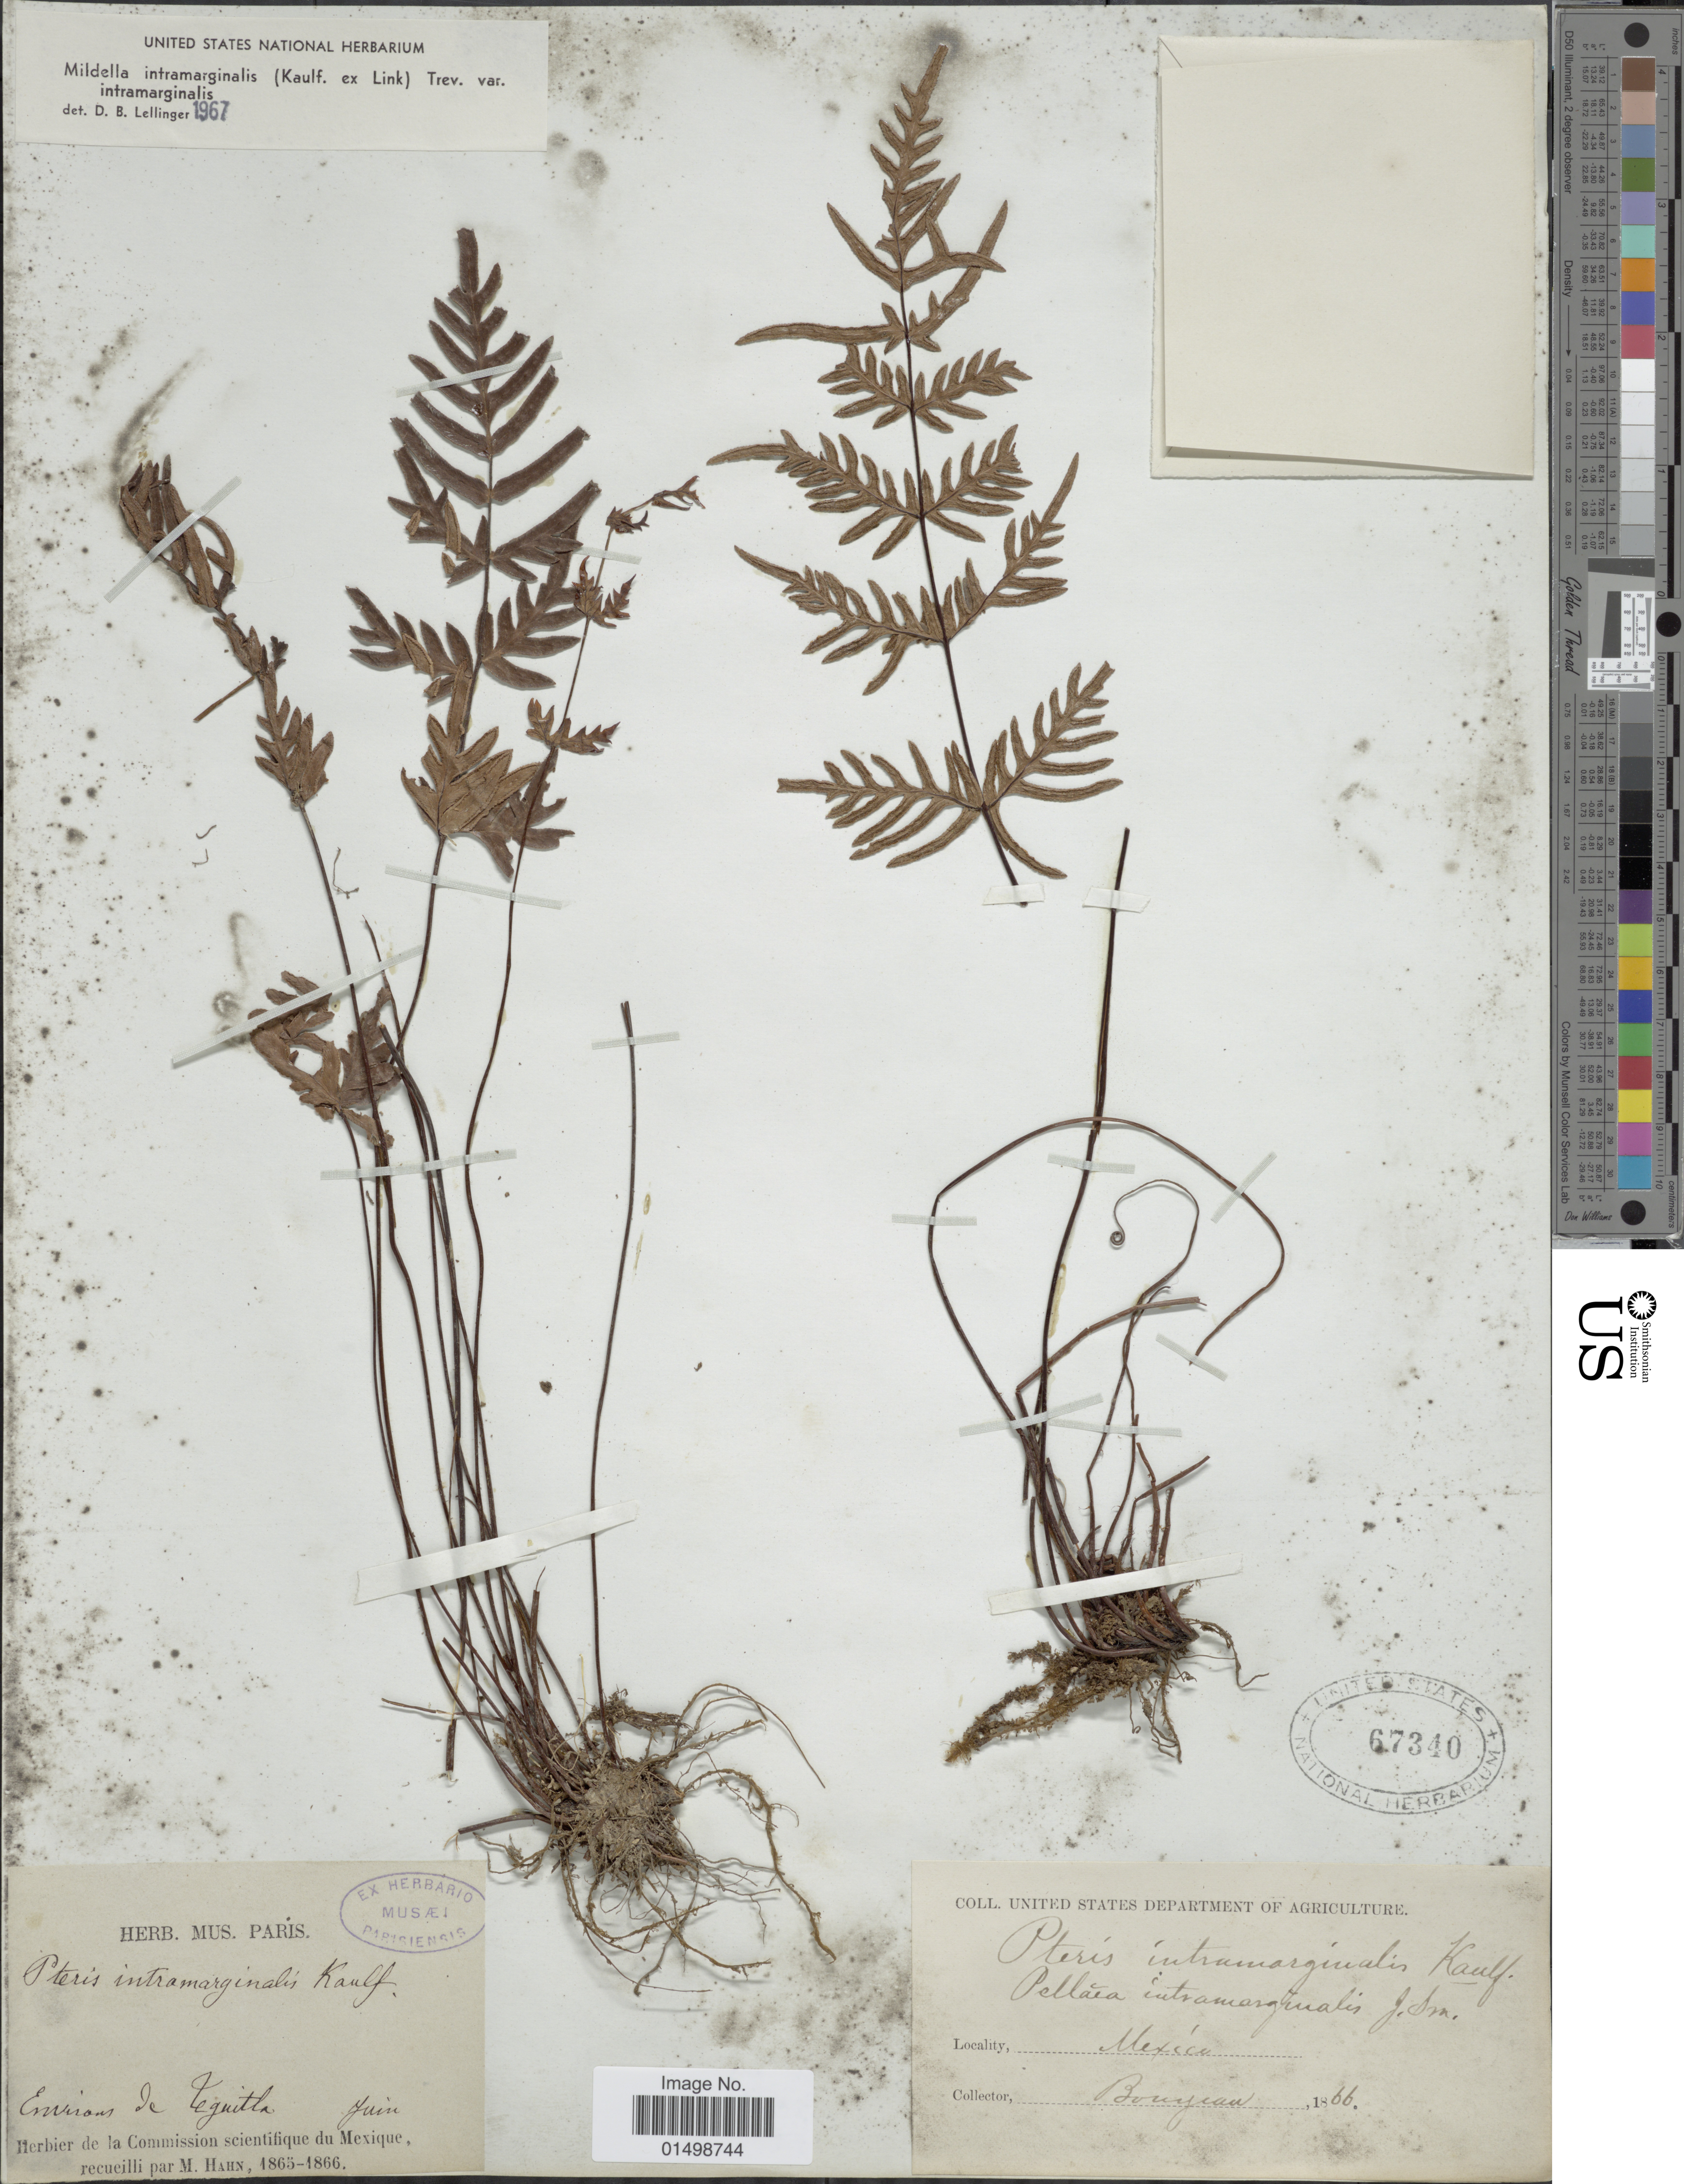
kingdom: Plantae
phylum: Tracheophyta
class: Polypodiopsida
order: Polypodiales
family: Pteridaceae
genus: Cheilanthes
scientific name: Cheilanthes intramarginalis var. intramarginalis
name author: (Kaulf.) Hook.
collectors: Bouyian & M. Hahn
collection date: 1866-06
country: Mexico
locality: Environs de Teguitla [interpreted]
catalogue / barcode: US 67340